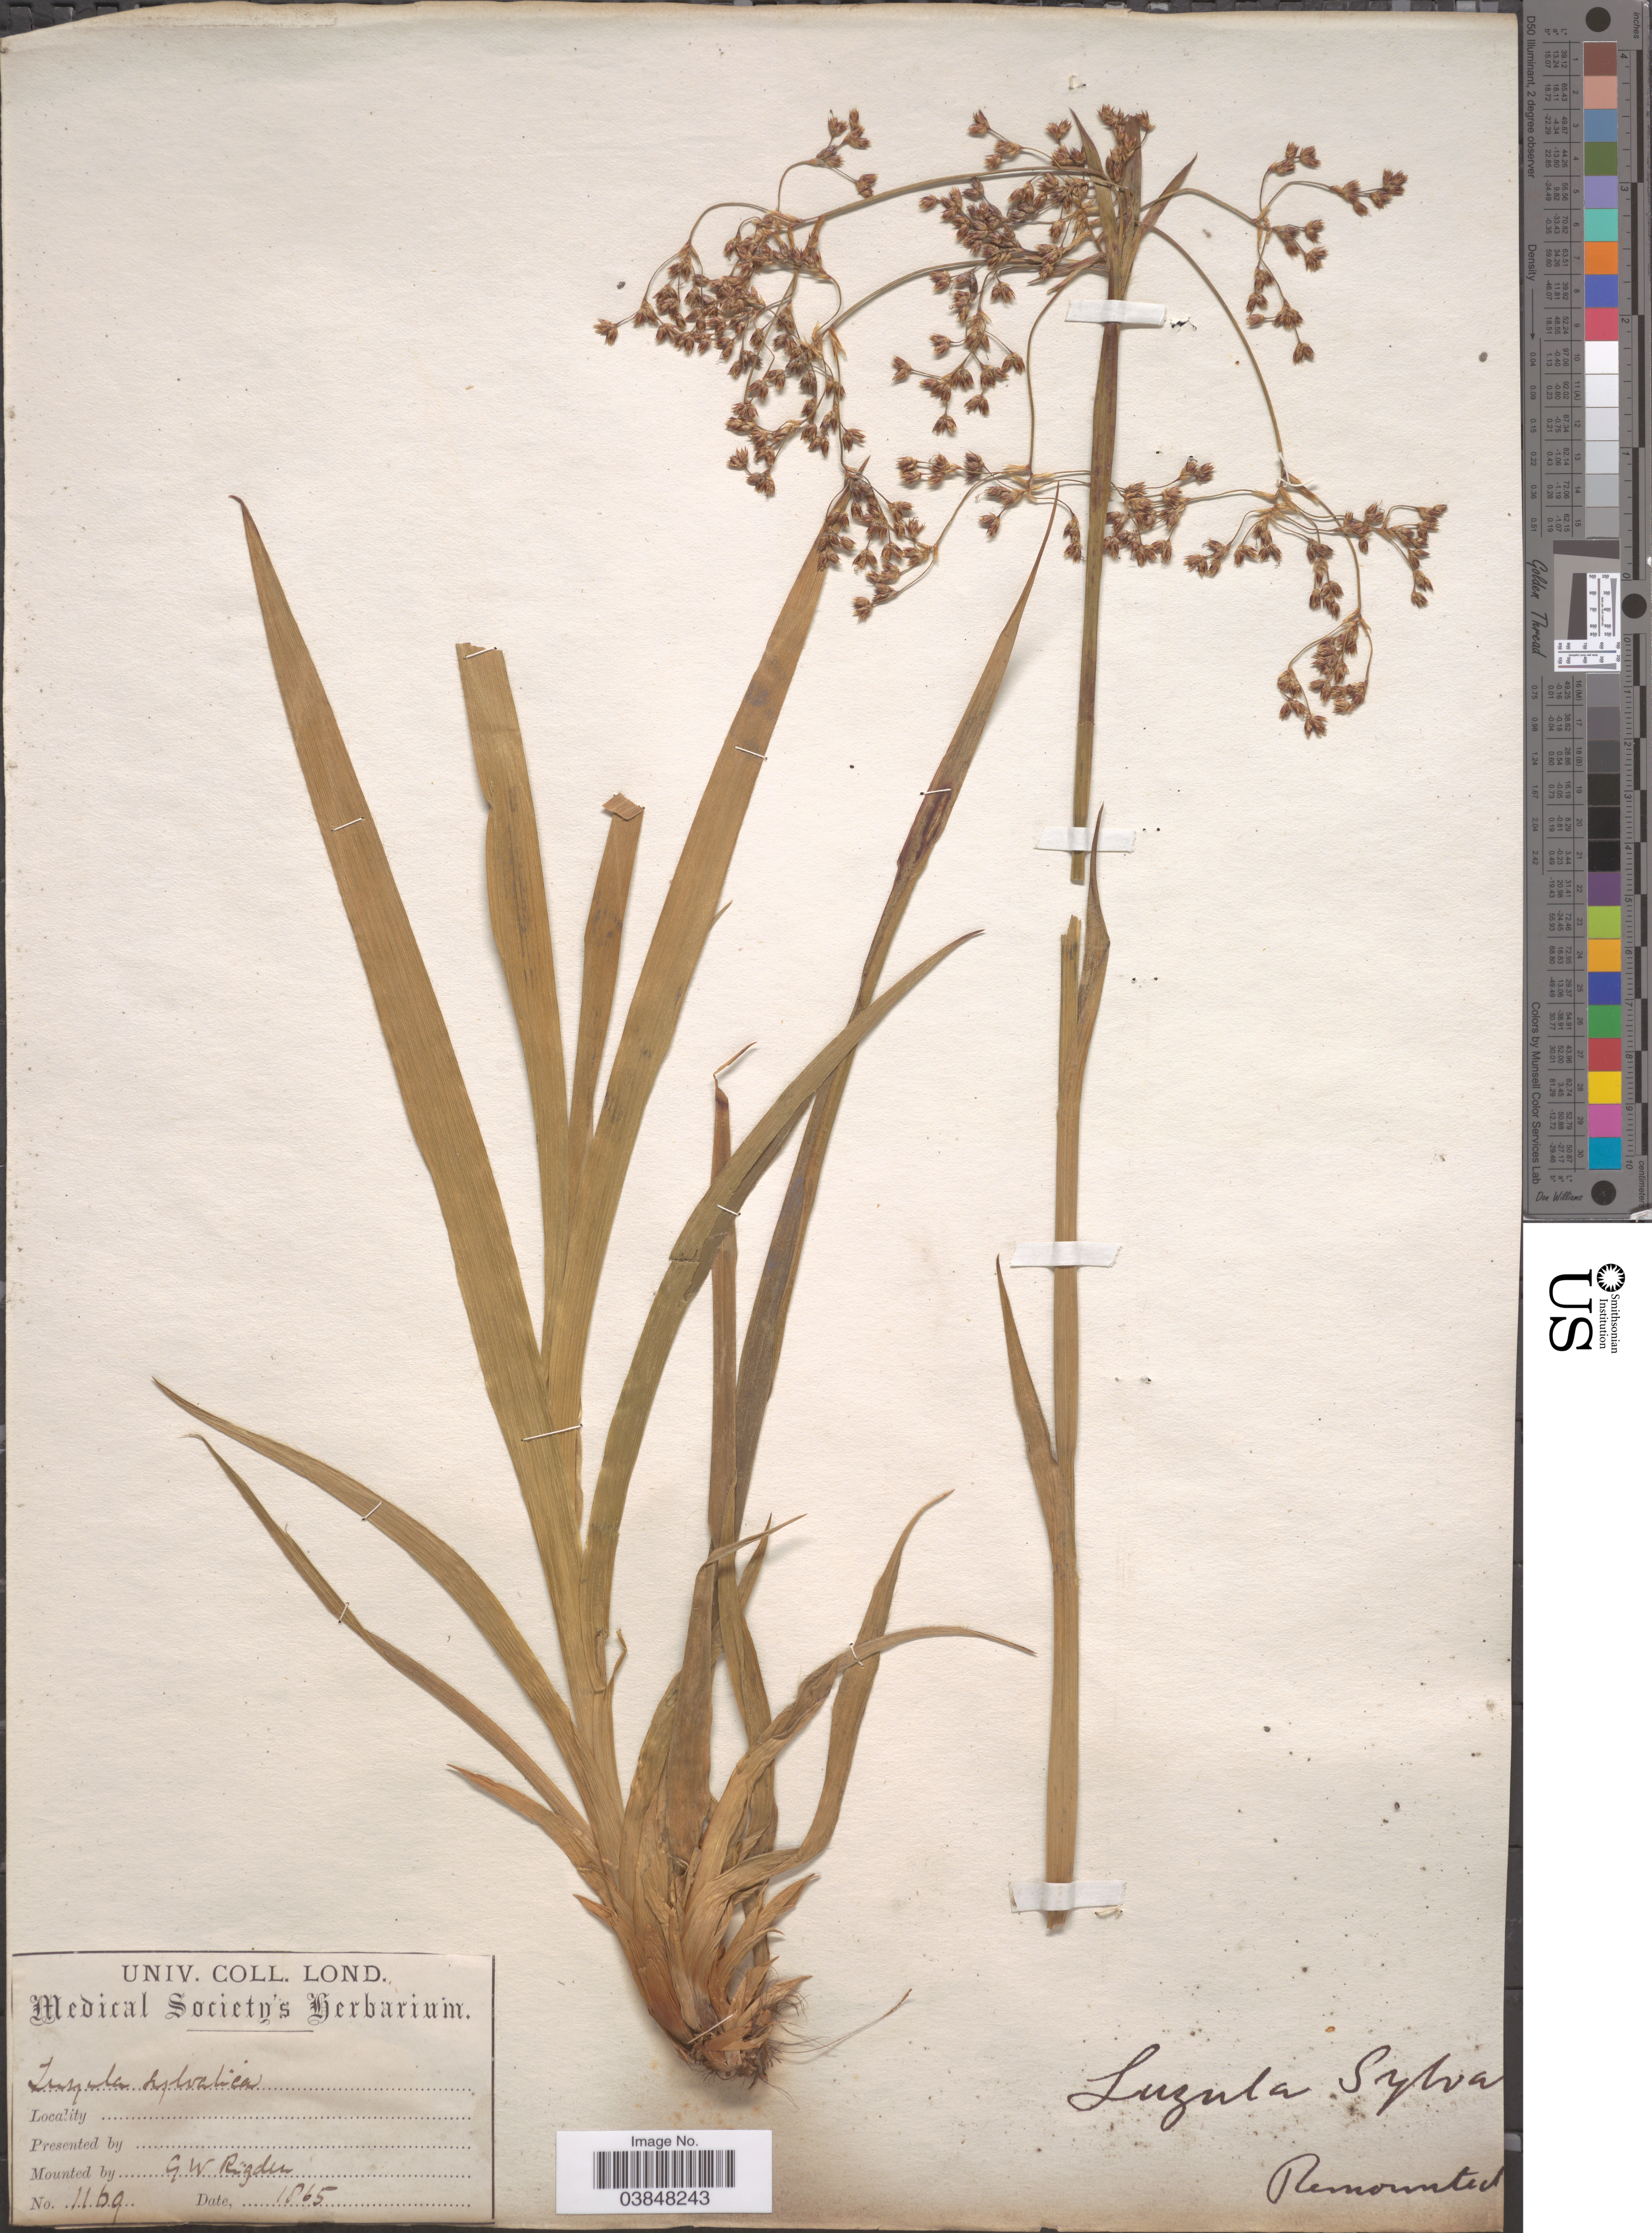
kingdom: Plantae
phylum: Tracheophyta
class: Liliopsida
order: Poales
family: Juncaceae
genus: Luzula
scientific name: Luzula sylvatica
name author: (Huds.) Gaudin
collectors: G. Rigden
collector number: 1169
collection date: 1865